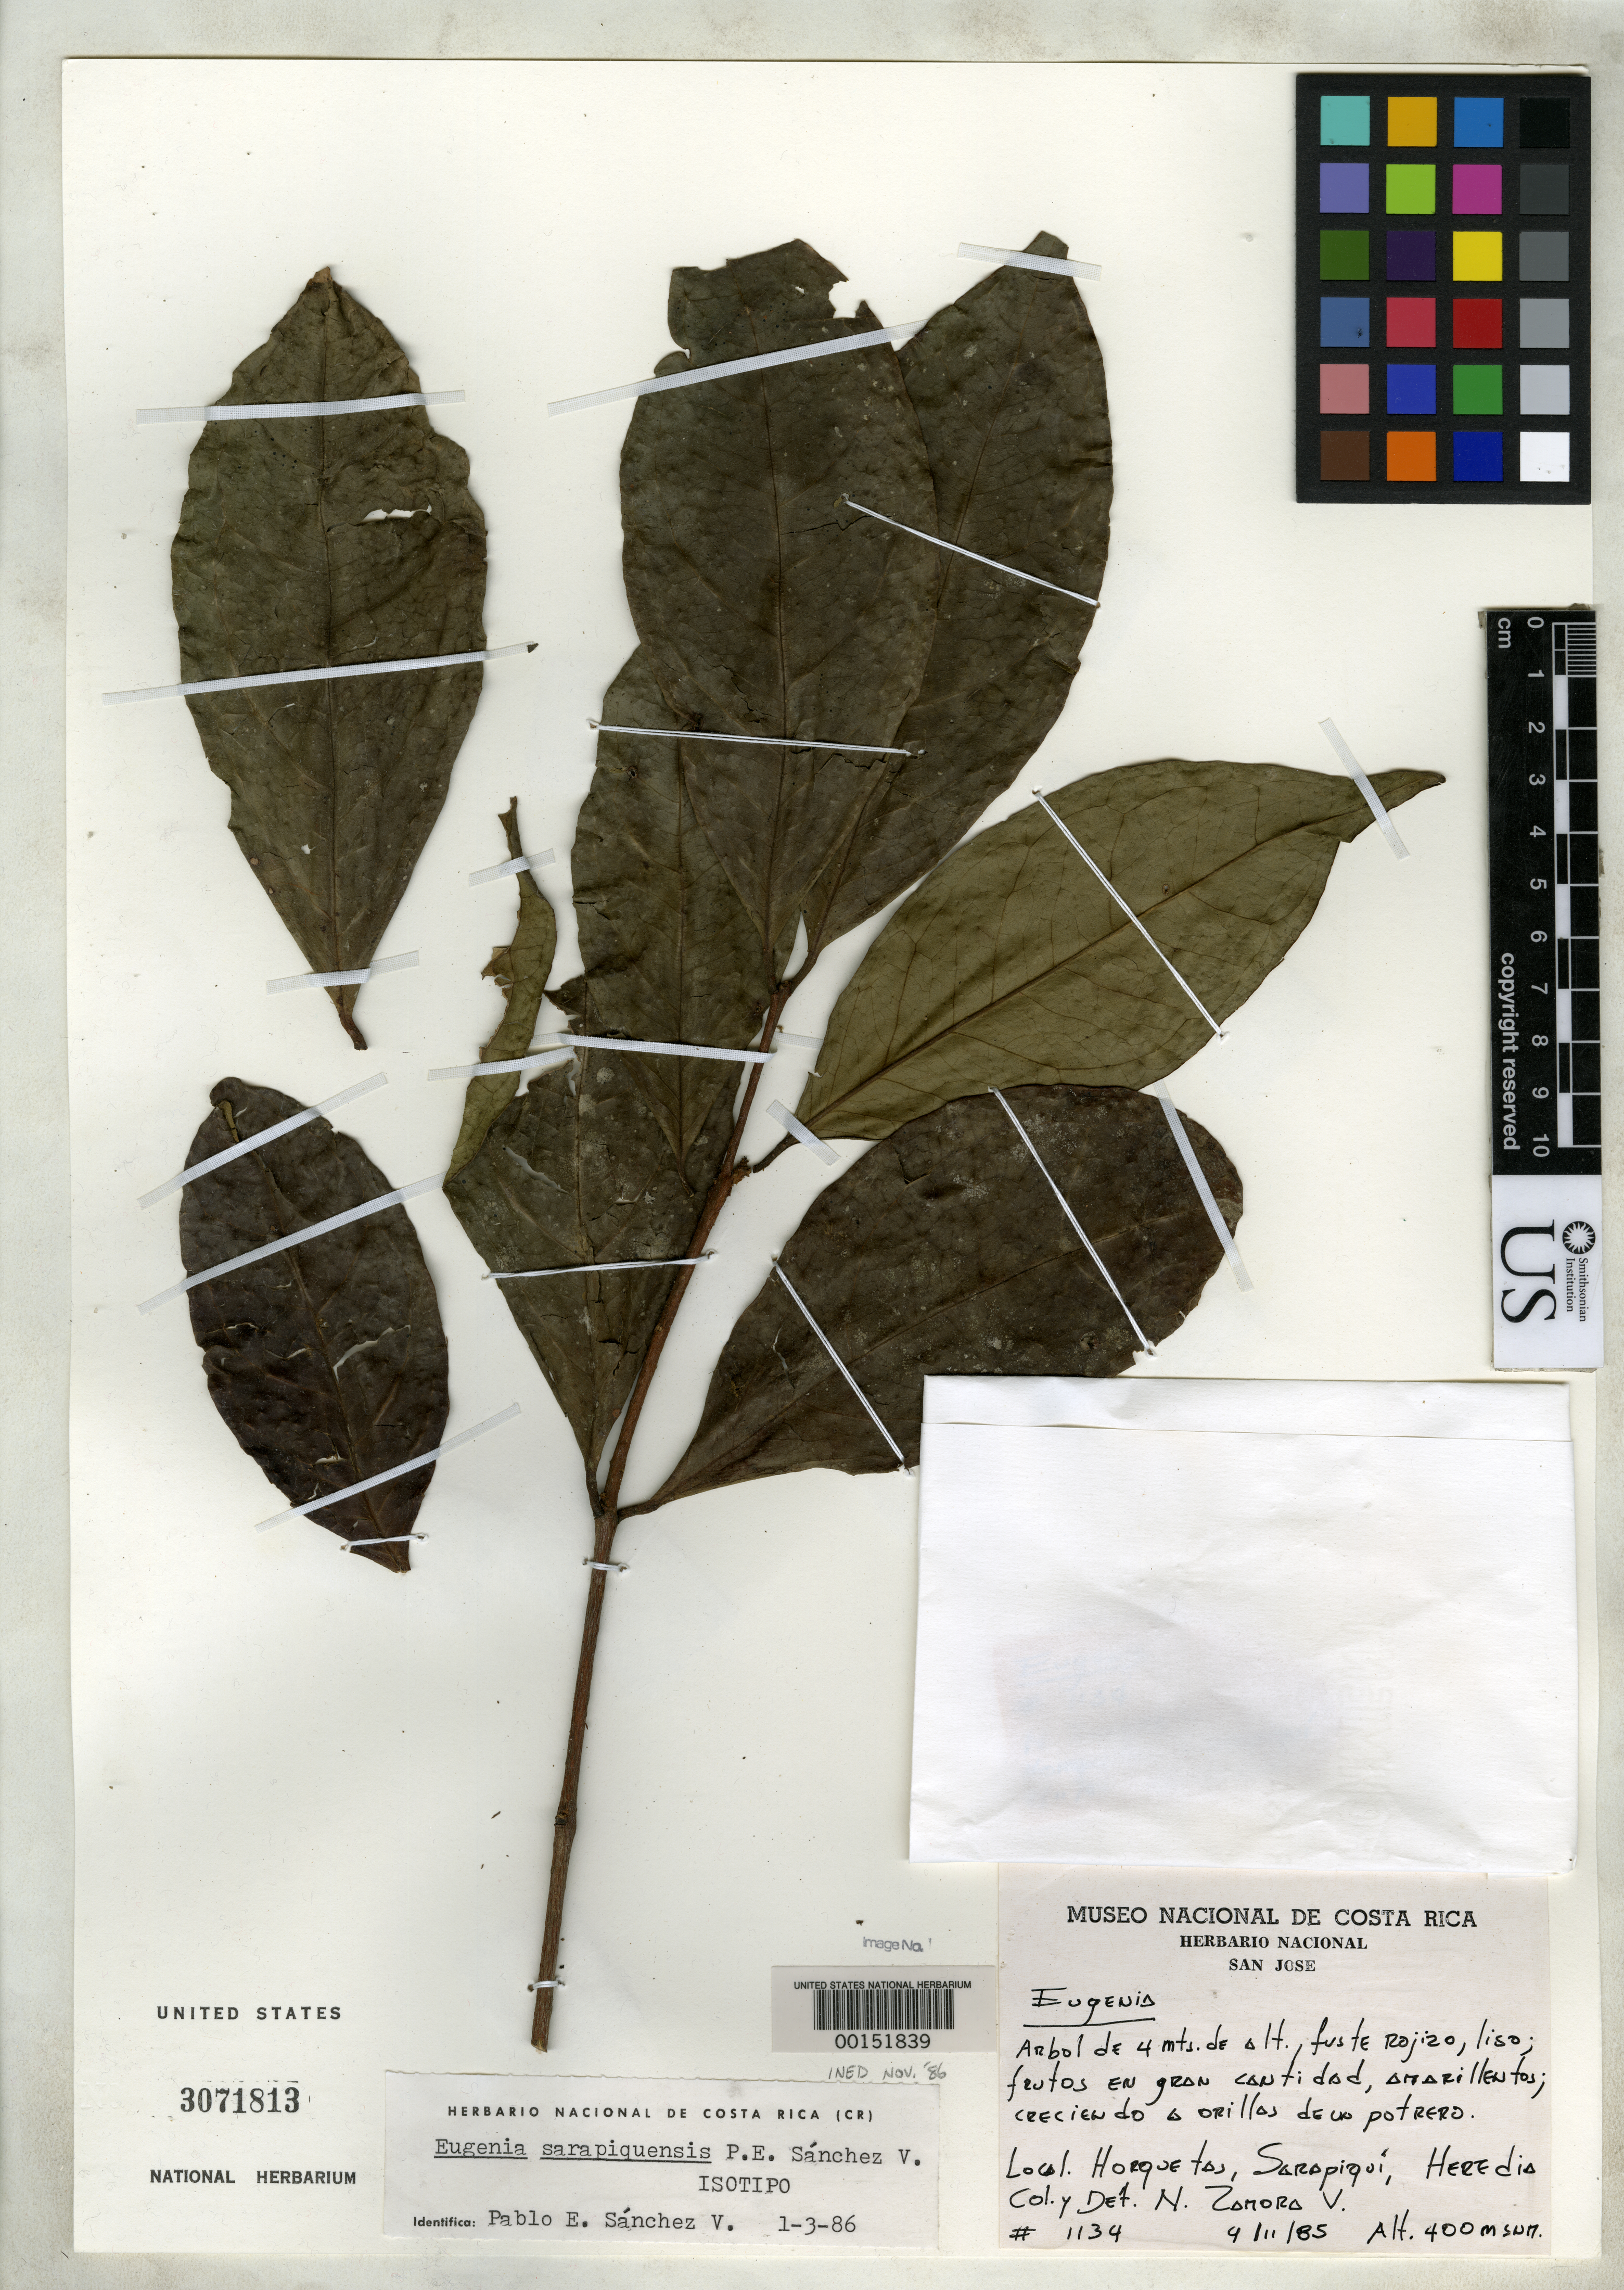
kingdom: Plantae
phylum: Tracheophyta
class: Magnoliopsida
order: Myrtales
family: Myrtaceae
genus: Eugenia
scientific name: Eugenia sarapiquensis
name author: P.E. Sánchez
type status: Isotype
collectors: N. Zamora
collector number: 1134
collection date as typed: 04 Nov 1985 or 11 Apr 1985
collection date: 1985-04-11 or 1985-11-04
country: Costa Rica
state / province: Heredia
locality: Horquetas de Sarapiqui.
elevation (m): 400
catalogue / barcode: US 3071813